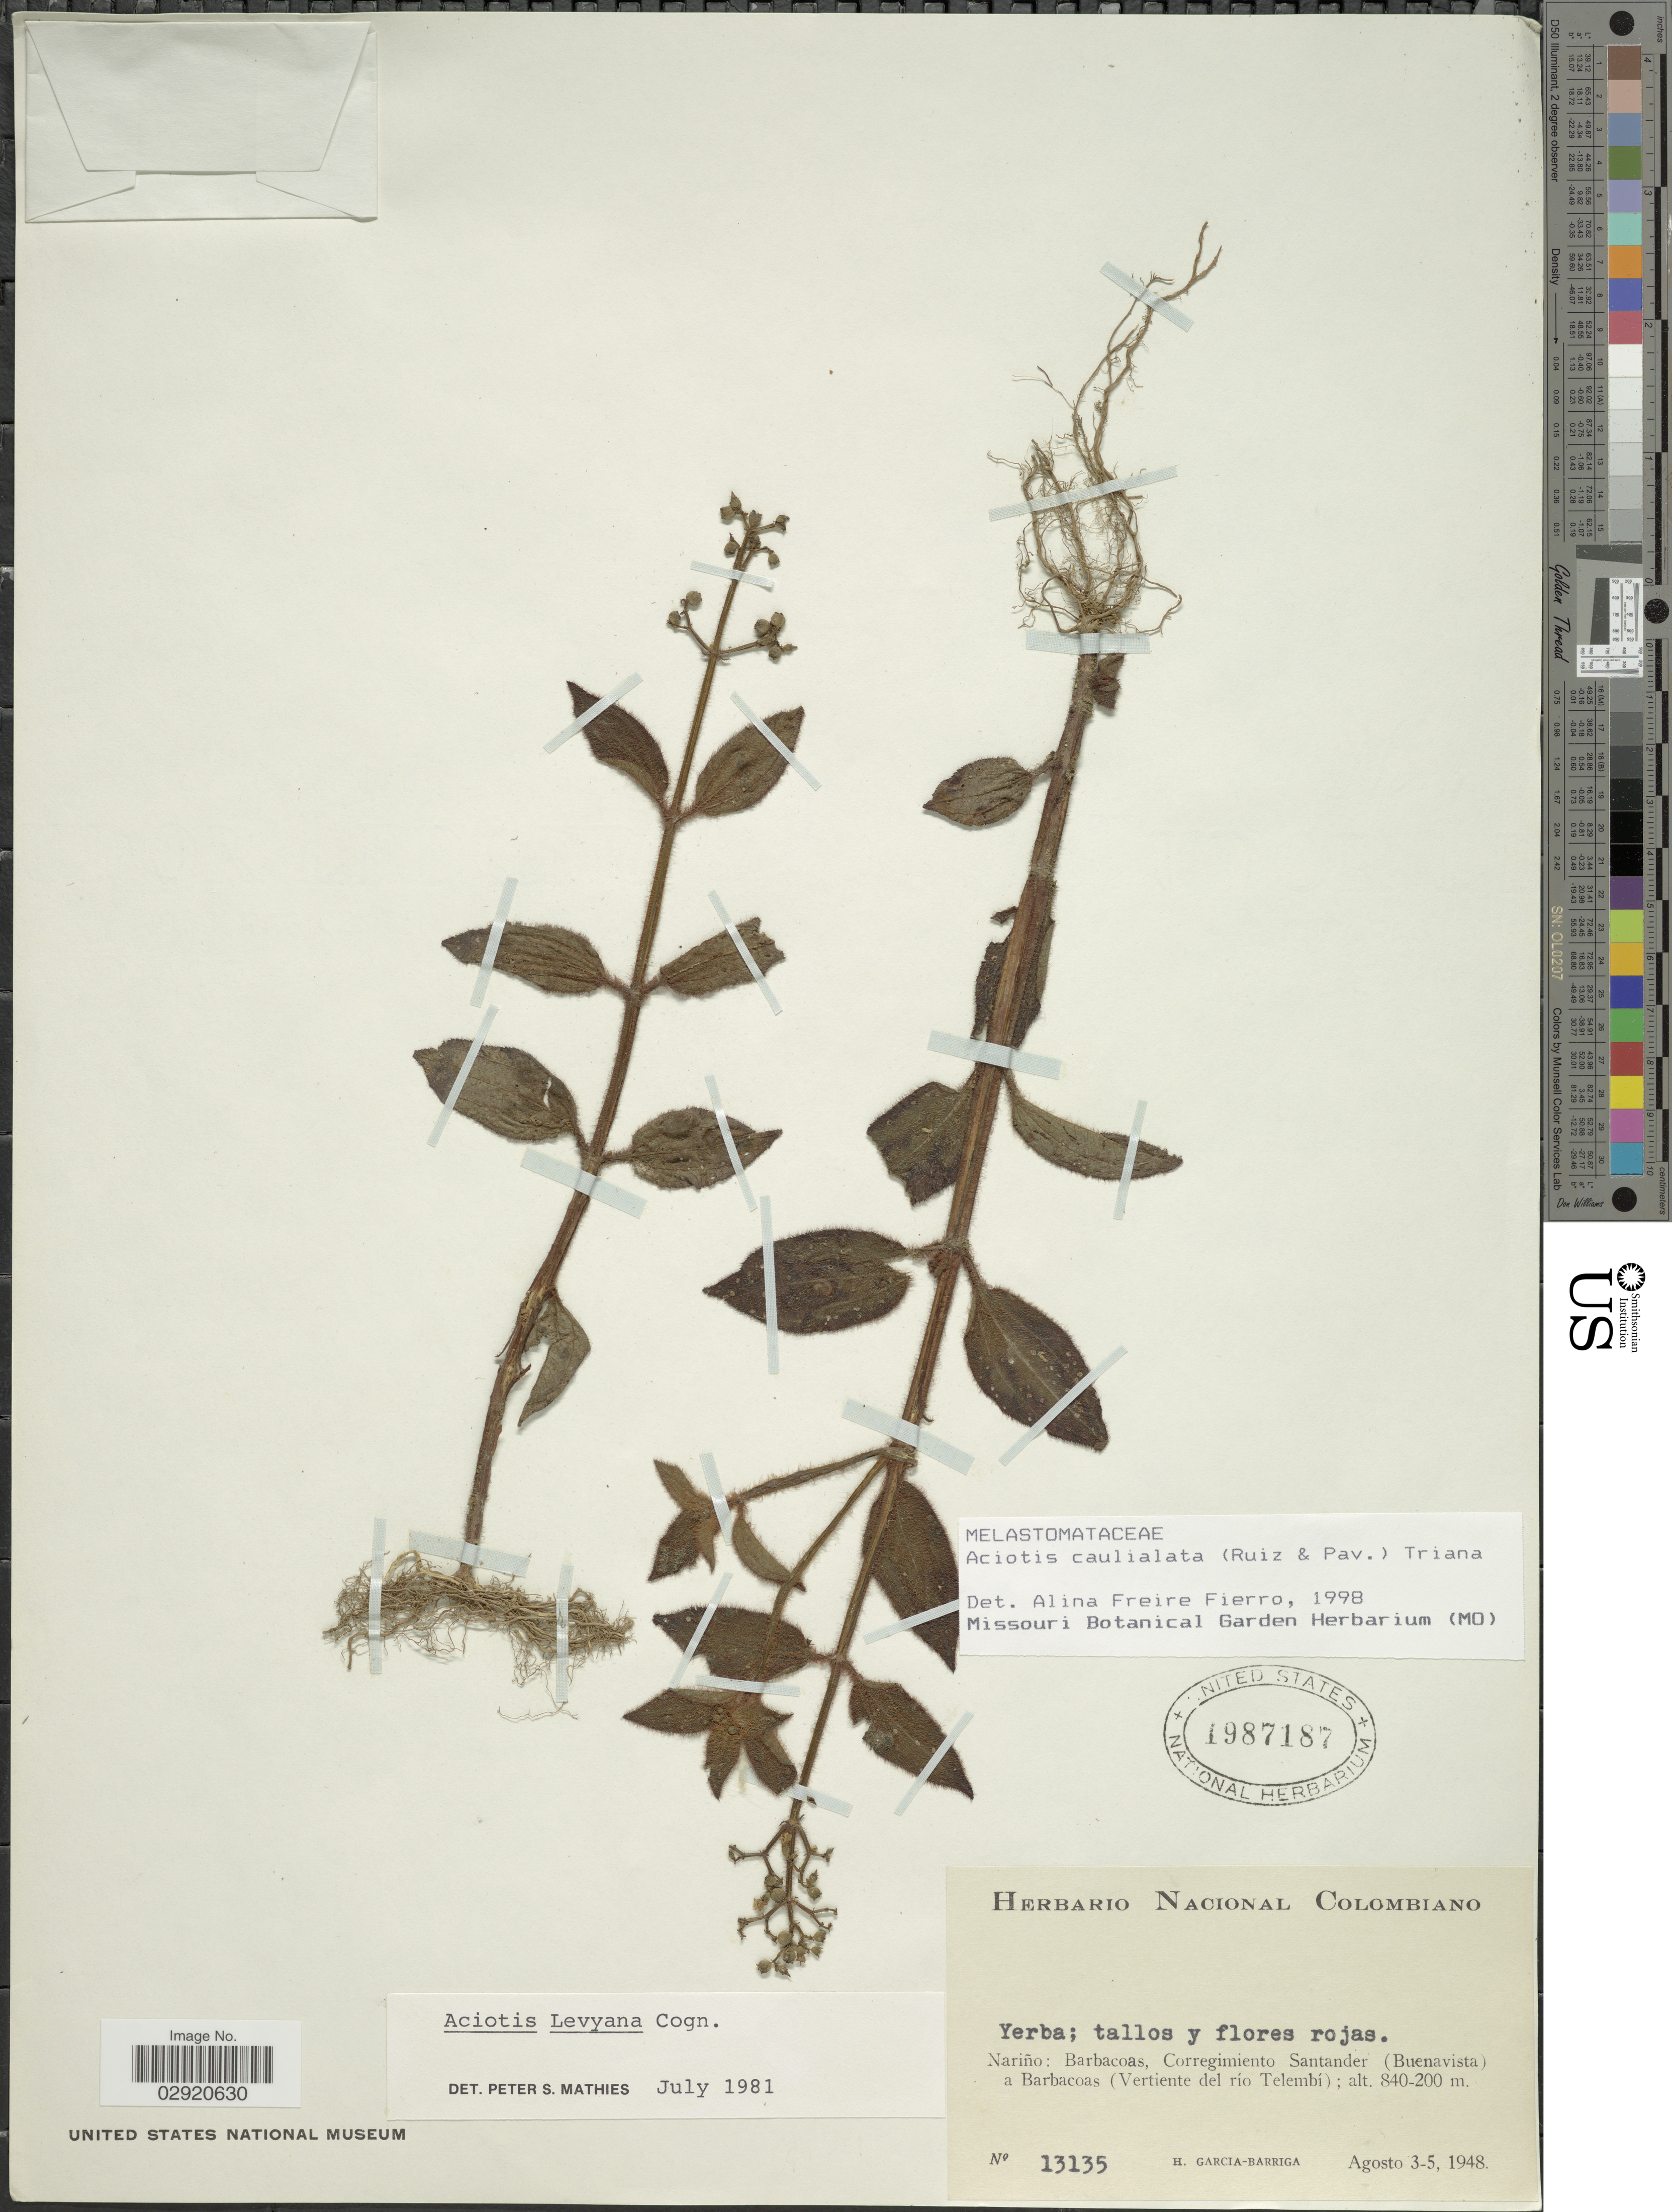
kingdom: Plantae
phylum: Tracheophyta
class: Magnoliopsida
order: Myrtales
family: Melastomataceae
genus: Aciotis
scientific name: Aciotis rubricaulis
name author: (Mart. ex DC.) Triana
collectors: H. García Barriga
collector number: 13135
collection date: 1948-08-03/1948-08-05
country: Colombia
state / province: Nariño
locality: Barbacoas, Corregimiento Santander (Buenavista) a Barbacoas (Vertiente del río Telembí).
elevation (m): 200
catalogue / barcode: US 1987187